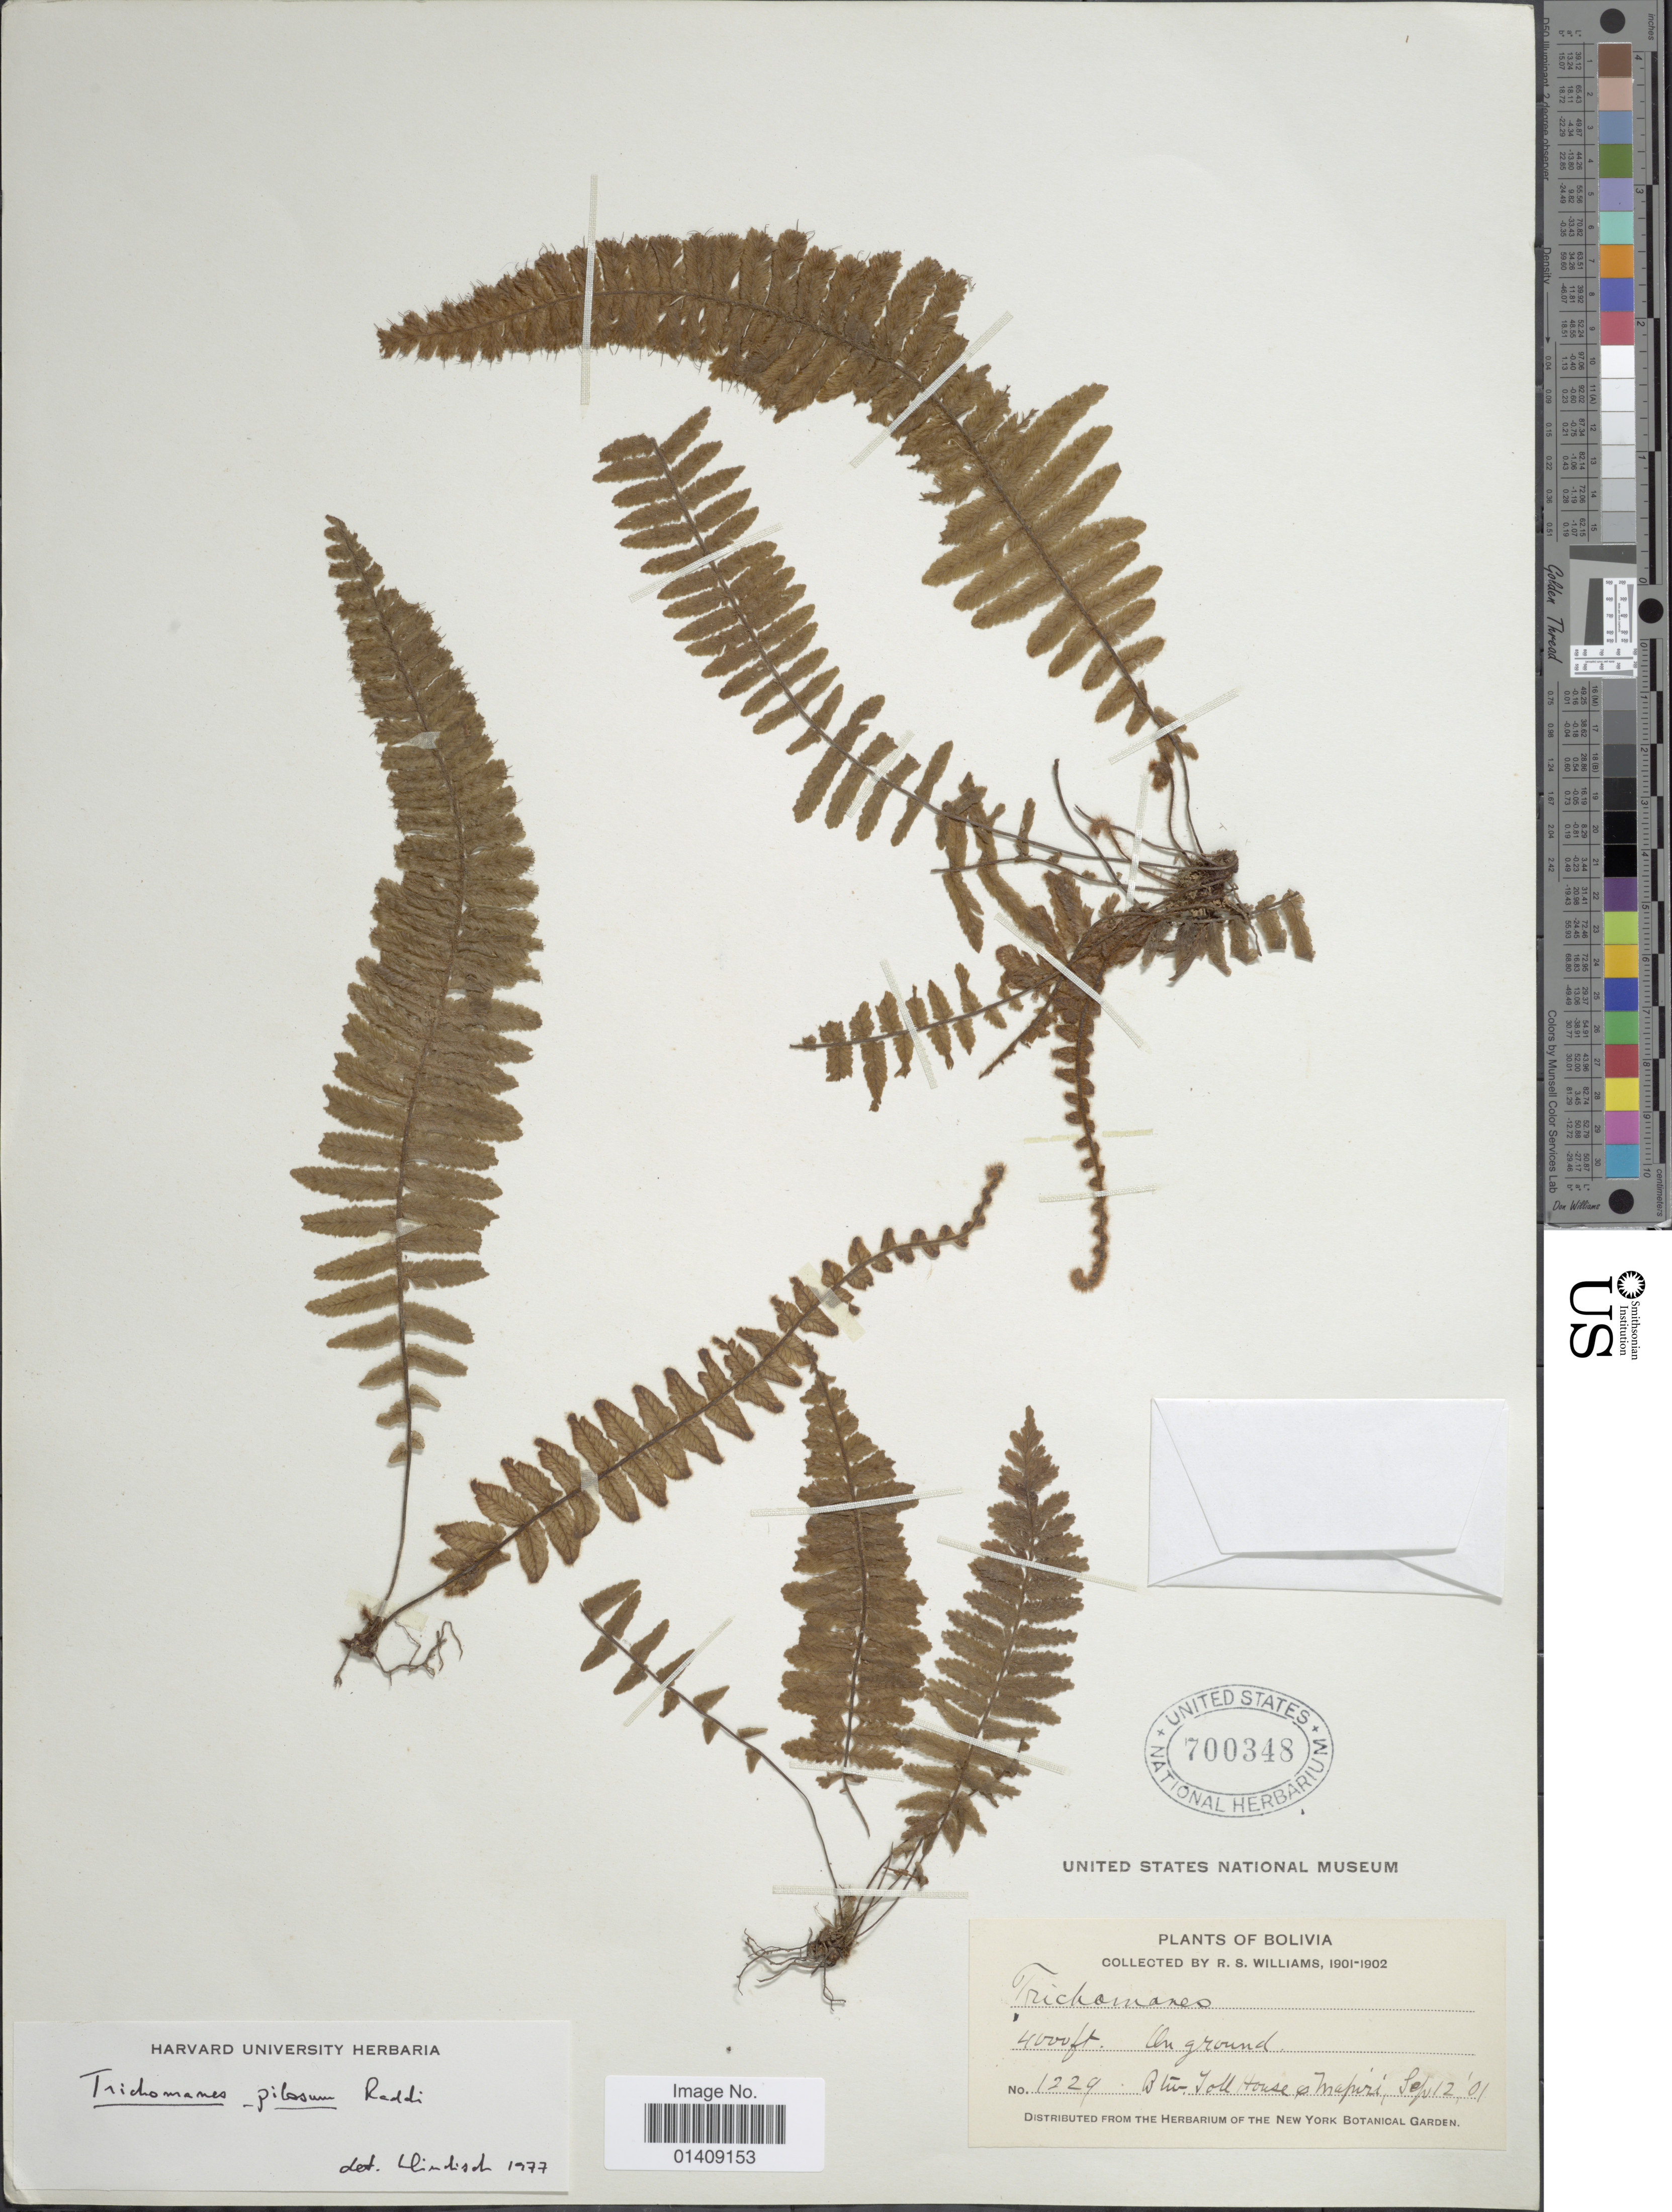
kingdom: Plantae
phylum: Tracheophyta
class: Polypodiopsida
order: Hymenophyllales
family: Hymenophyllaceae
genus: Trichomanes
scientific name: Trichomanes pilosum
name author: Raddi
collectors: R. S. Williams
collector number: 1229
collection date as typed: Sep 12, '01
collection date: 1901-09-12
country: Bolivia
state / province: La Páz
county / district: Larecaja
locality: Between Toll House and Mapiri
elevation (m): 1219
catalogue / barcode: US 700348